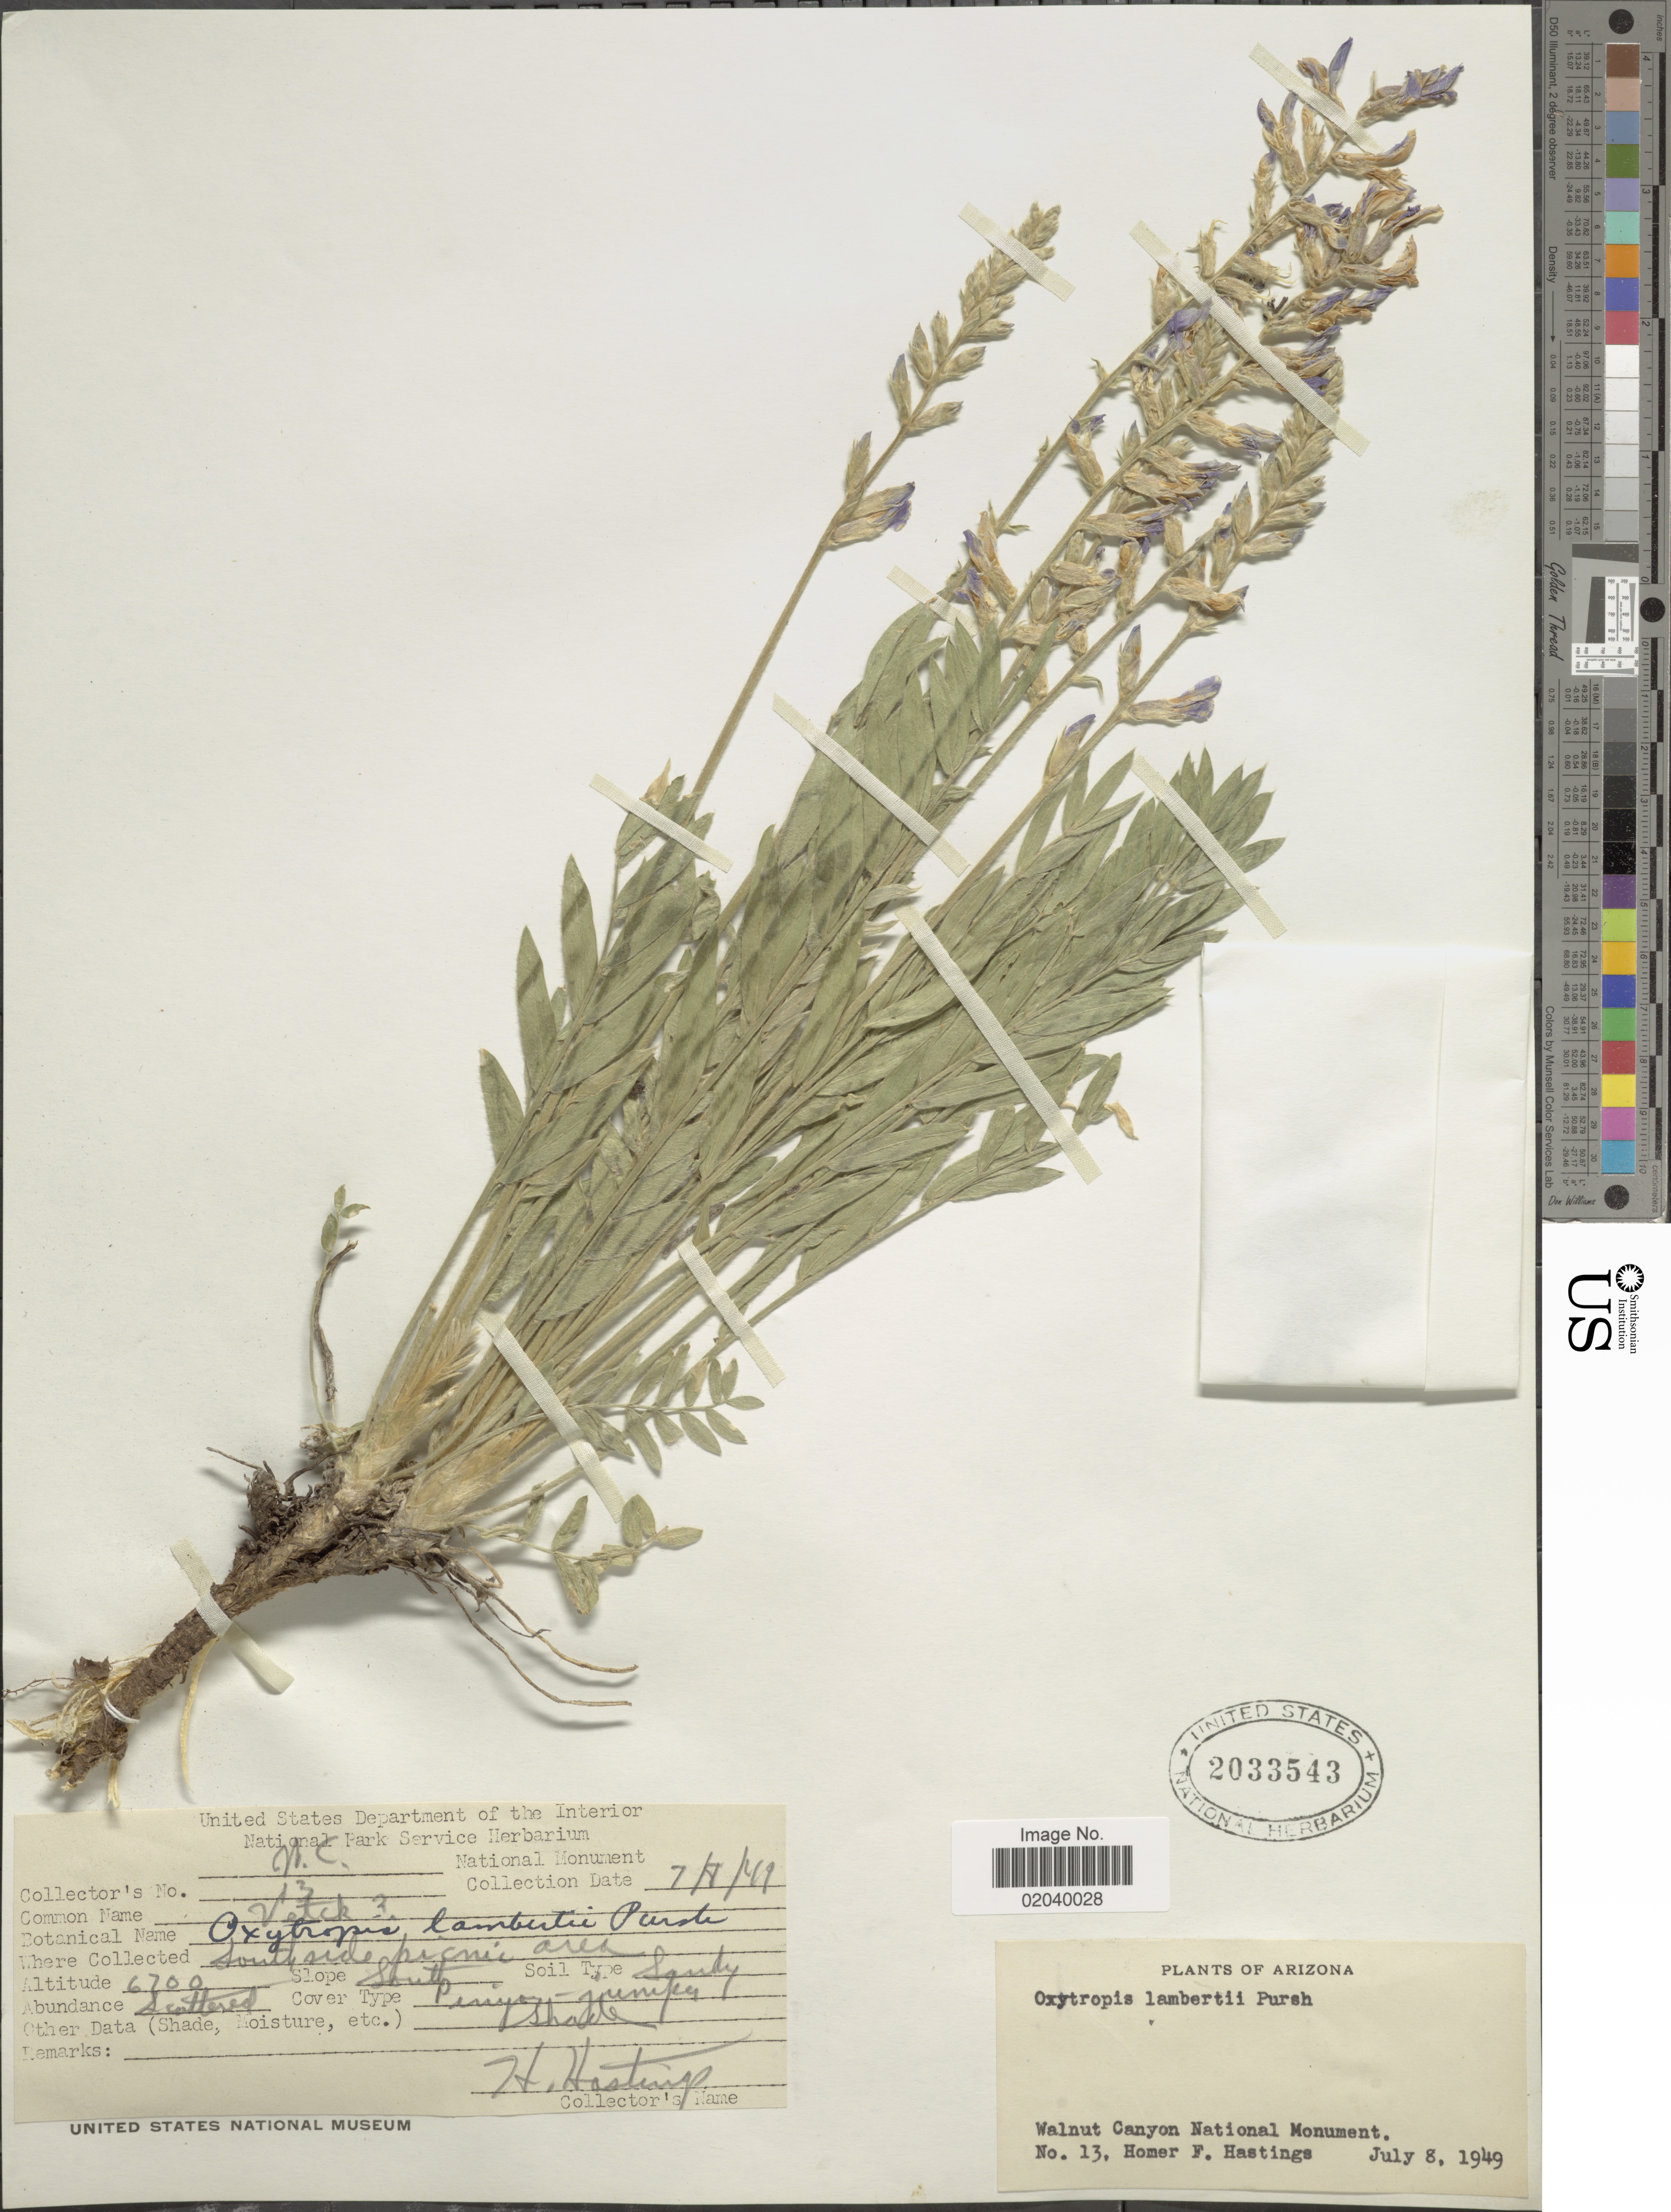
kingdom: Plantae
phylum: Tracheophyta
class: Magnoliopsida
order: Fabales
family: Fabaceae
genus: Oxytropis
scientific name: Oxytropis lambertii var. bigelovii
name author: A. Gray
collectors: H. Hastings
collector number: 13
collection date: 1949-07-08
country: United States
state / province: Arizona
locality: Walnut Canyon National Monument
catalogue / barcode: US 2033543